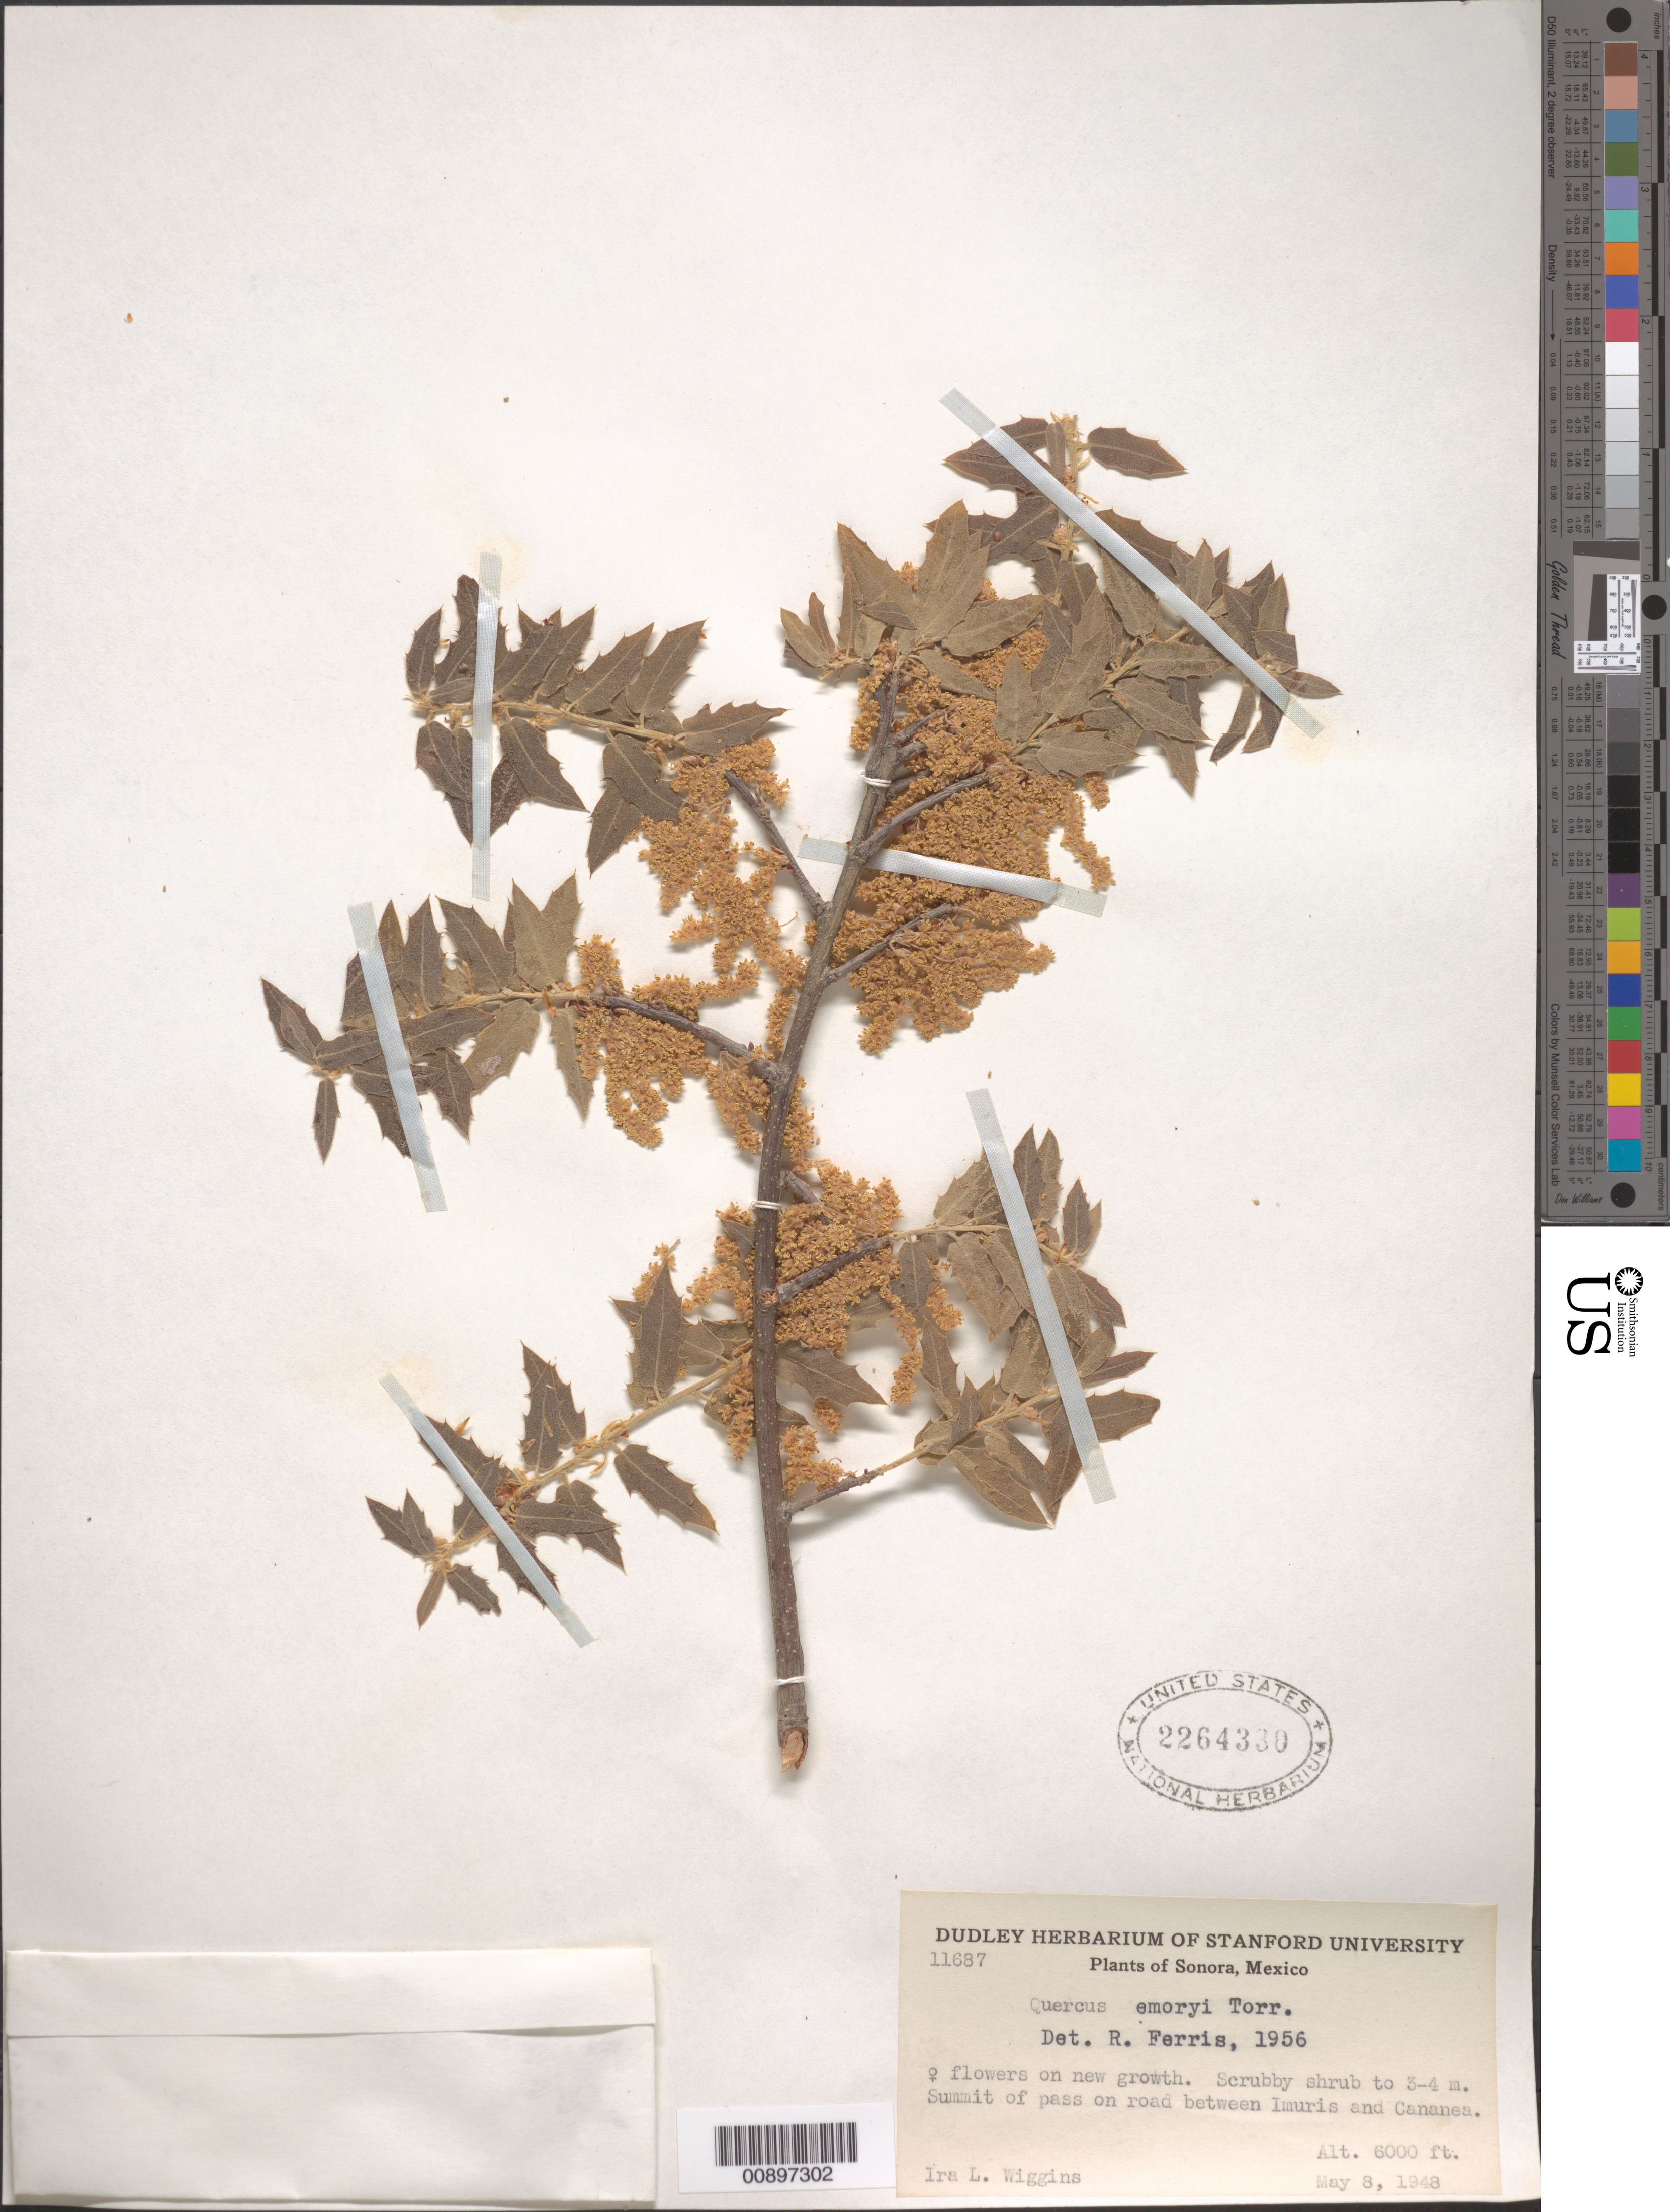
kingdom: Plantae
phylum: Tracheophyta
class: Magnoliopsida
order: Fagales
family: Fagaceae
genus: Quercus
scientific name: Quercus emoryi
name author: Torr. in Emory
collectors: I. L. Wiggins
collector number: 11687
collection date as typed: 08 May 1948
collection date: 1948-05-08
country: Mexico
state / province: Sonora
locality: Summit of pass on road between Imuris and Cananea.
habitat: Summit of pass.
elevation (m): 1829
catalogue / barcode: US 2264330